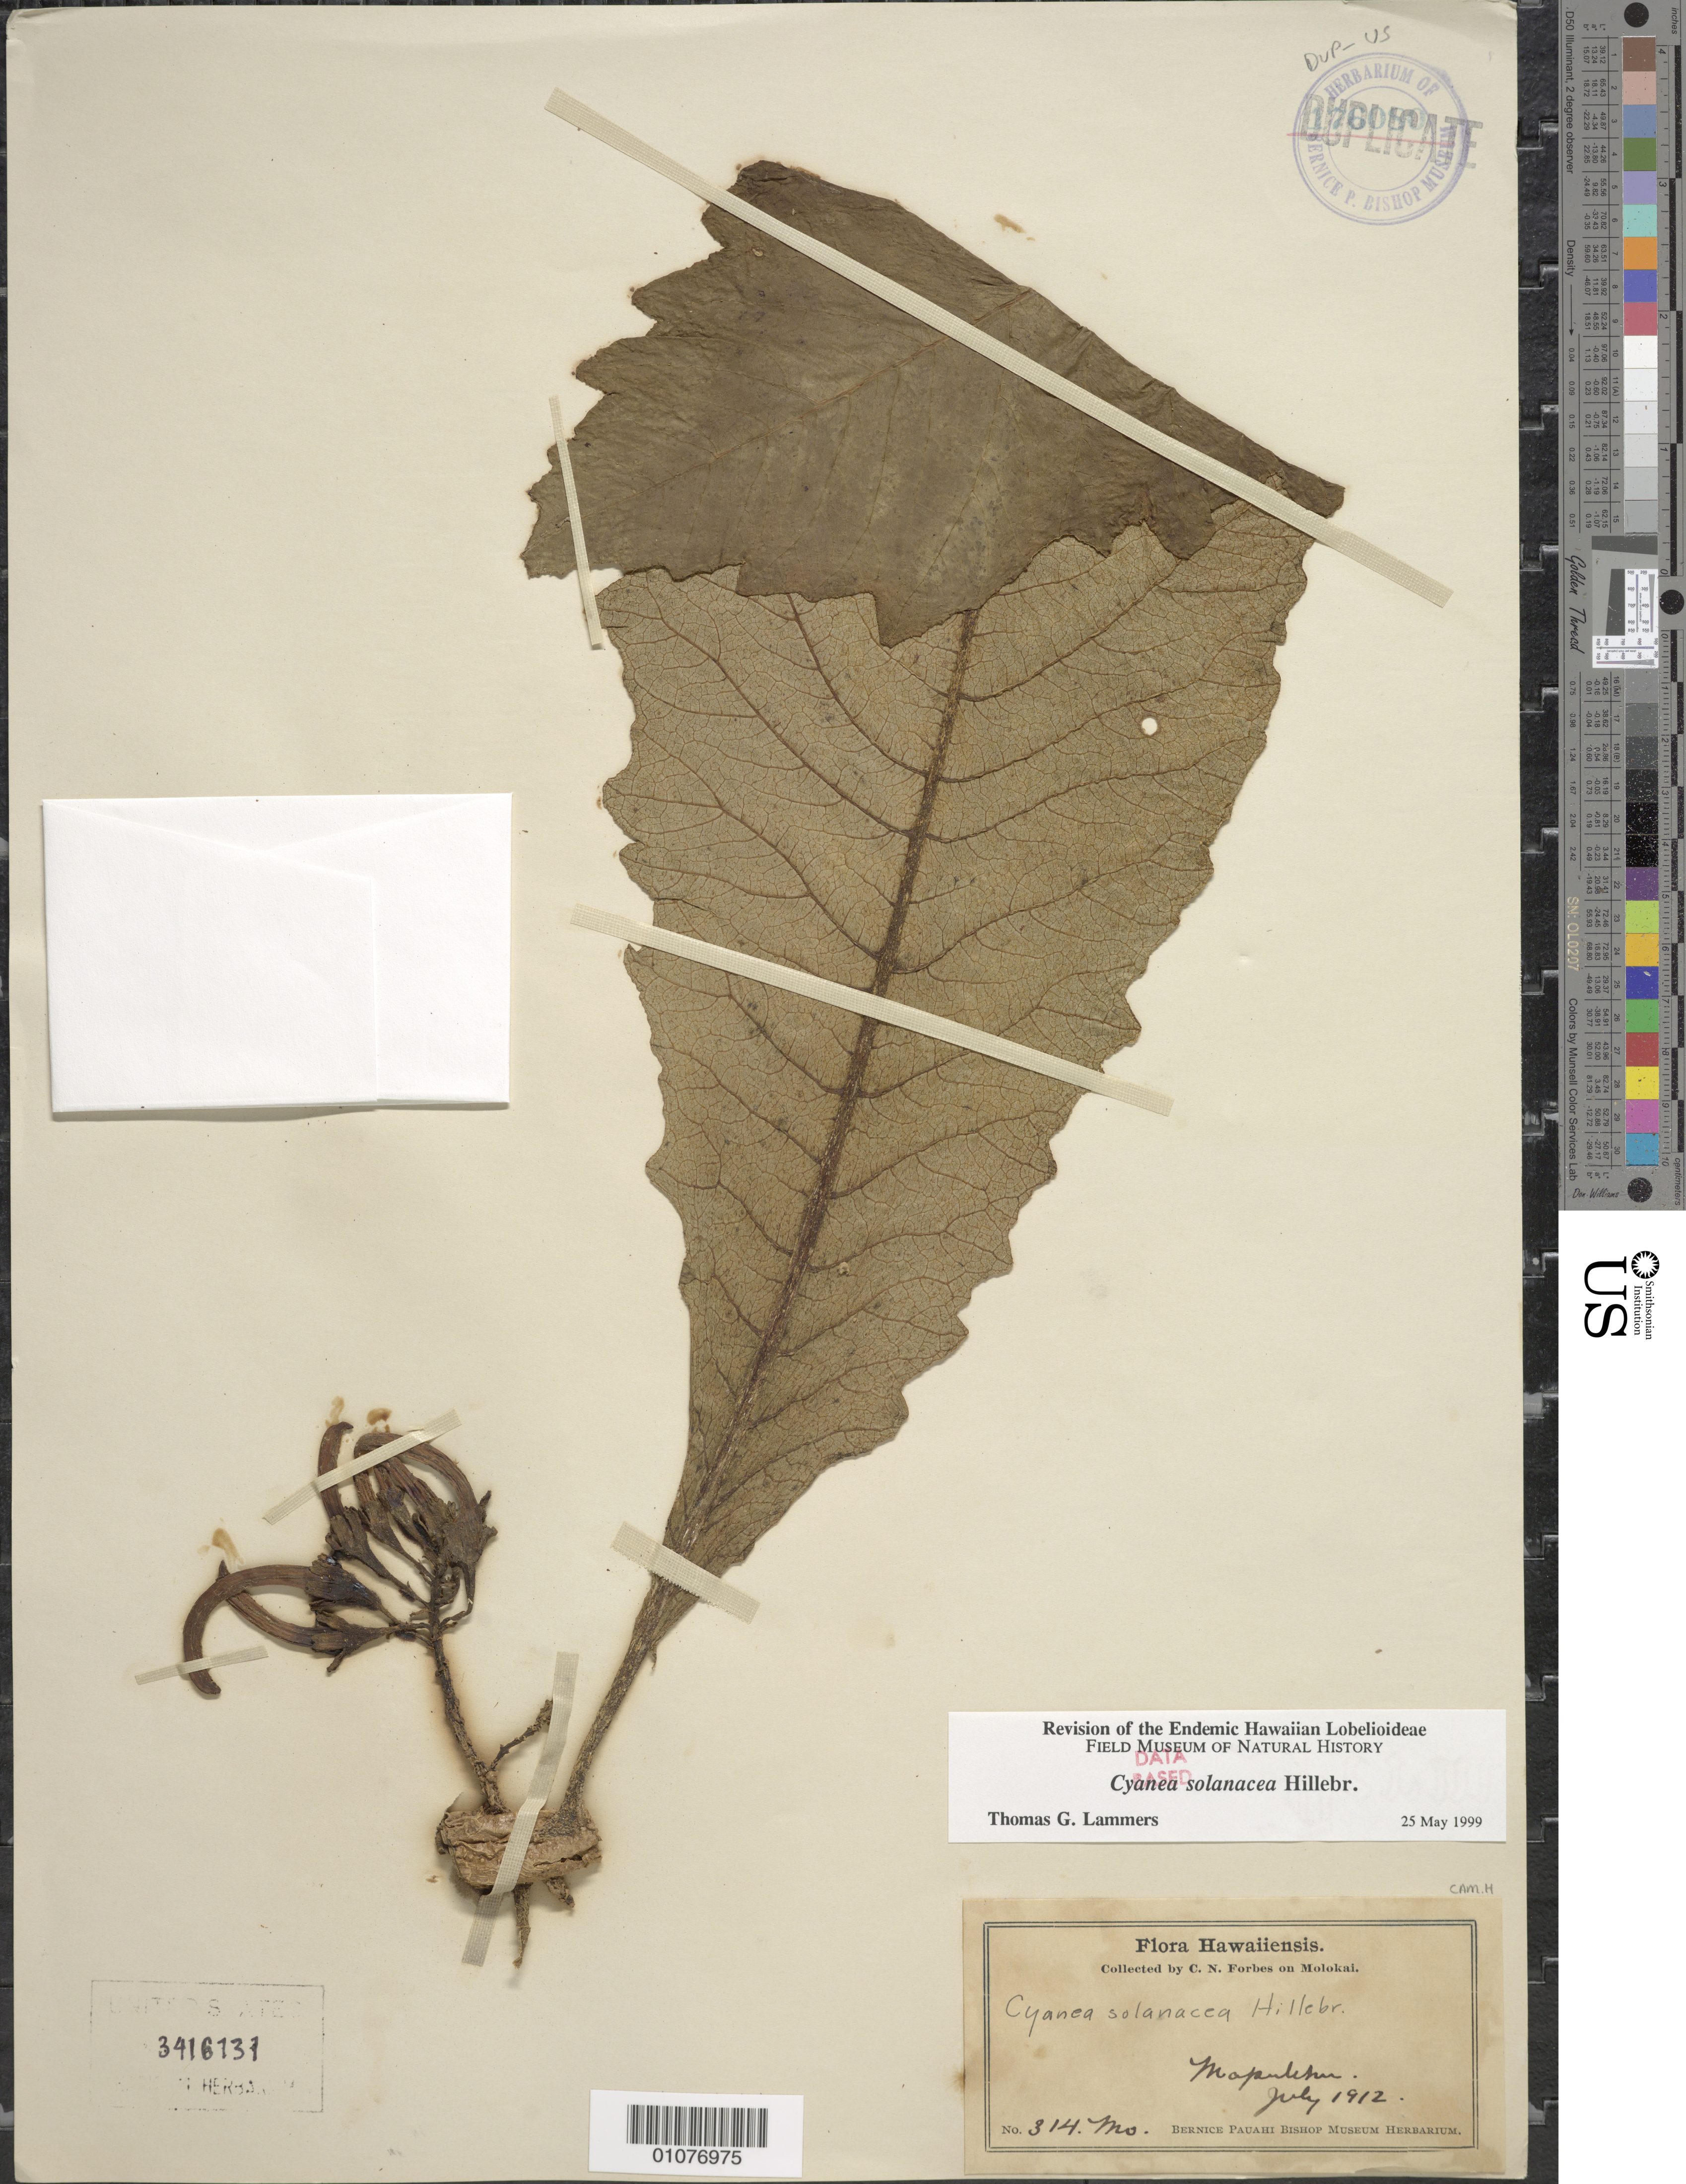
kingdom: Plantae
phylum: Tracheophyta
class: Magnoliopsida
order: Asterales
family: Campanulaceae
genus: Cyanea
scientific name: Cyanea solanacea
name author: Hillebr.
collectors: C. N. Forbes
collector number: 314 Mo.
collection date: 1912-07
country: United States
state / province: Hawaii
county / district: Maui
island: Moloka'i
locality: Mapulehu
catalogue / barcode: US 3416131